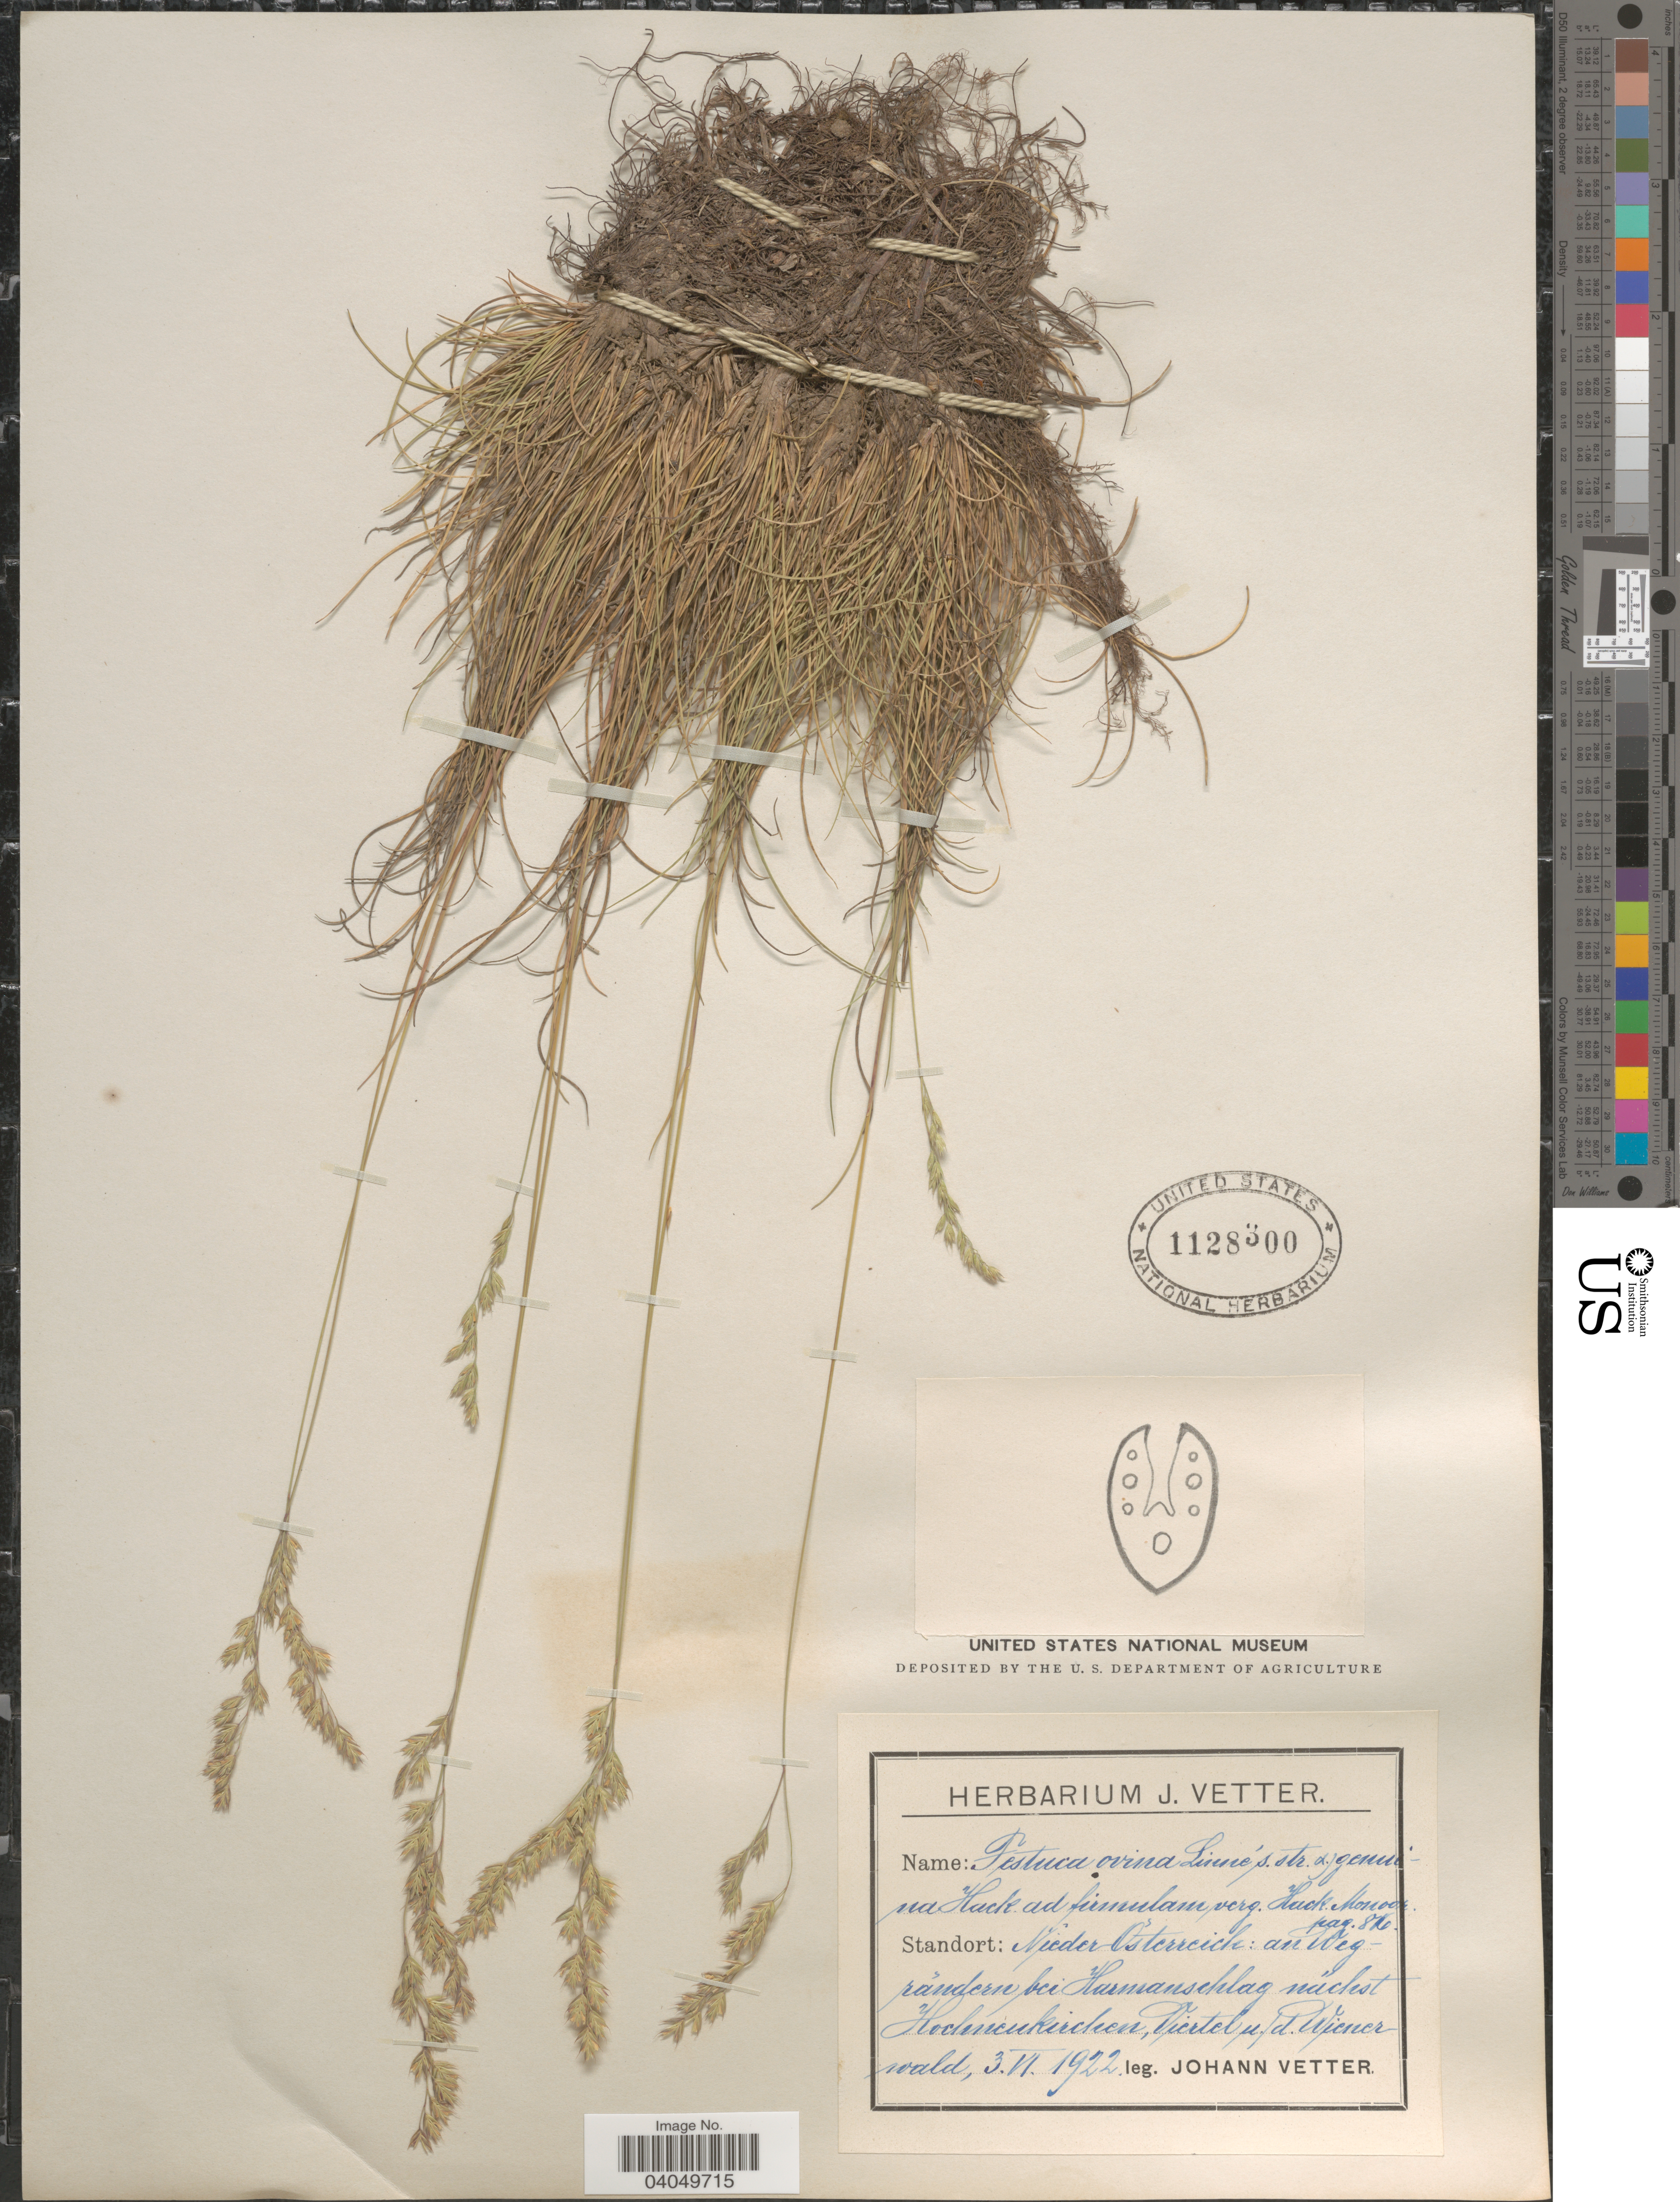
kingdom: Plantae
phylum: Tracheophyta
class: Liliopsida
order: Poales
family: Poaceae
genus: Festuca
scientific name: Festuca ovina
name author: L.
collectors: J. Vetter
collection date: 1922-06-03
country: Austria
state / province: Niederosterreich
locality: Standort: Nieder-Osterreich: an Wegrandern bei Harmanschlag nächst Hochneukirchen, Viertel u. d. Wienerwald.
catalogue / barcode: US 1128300